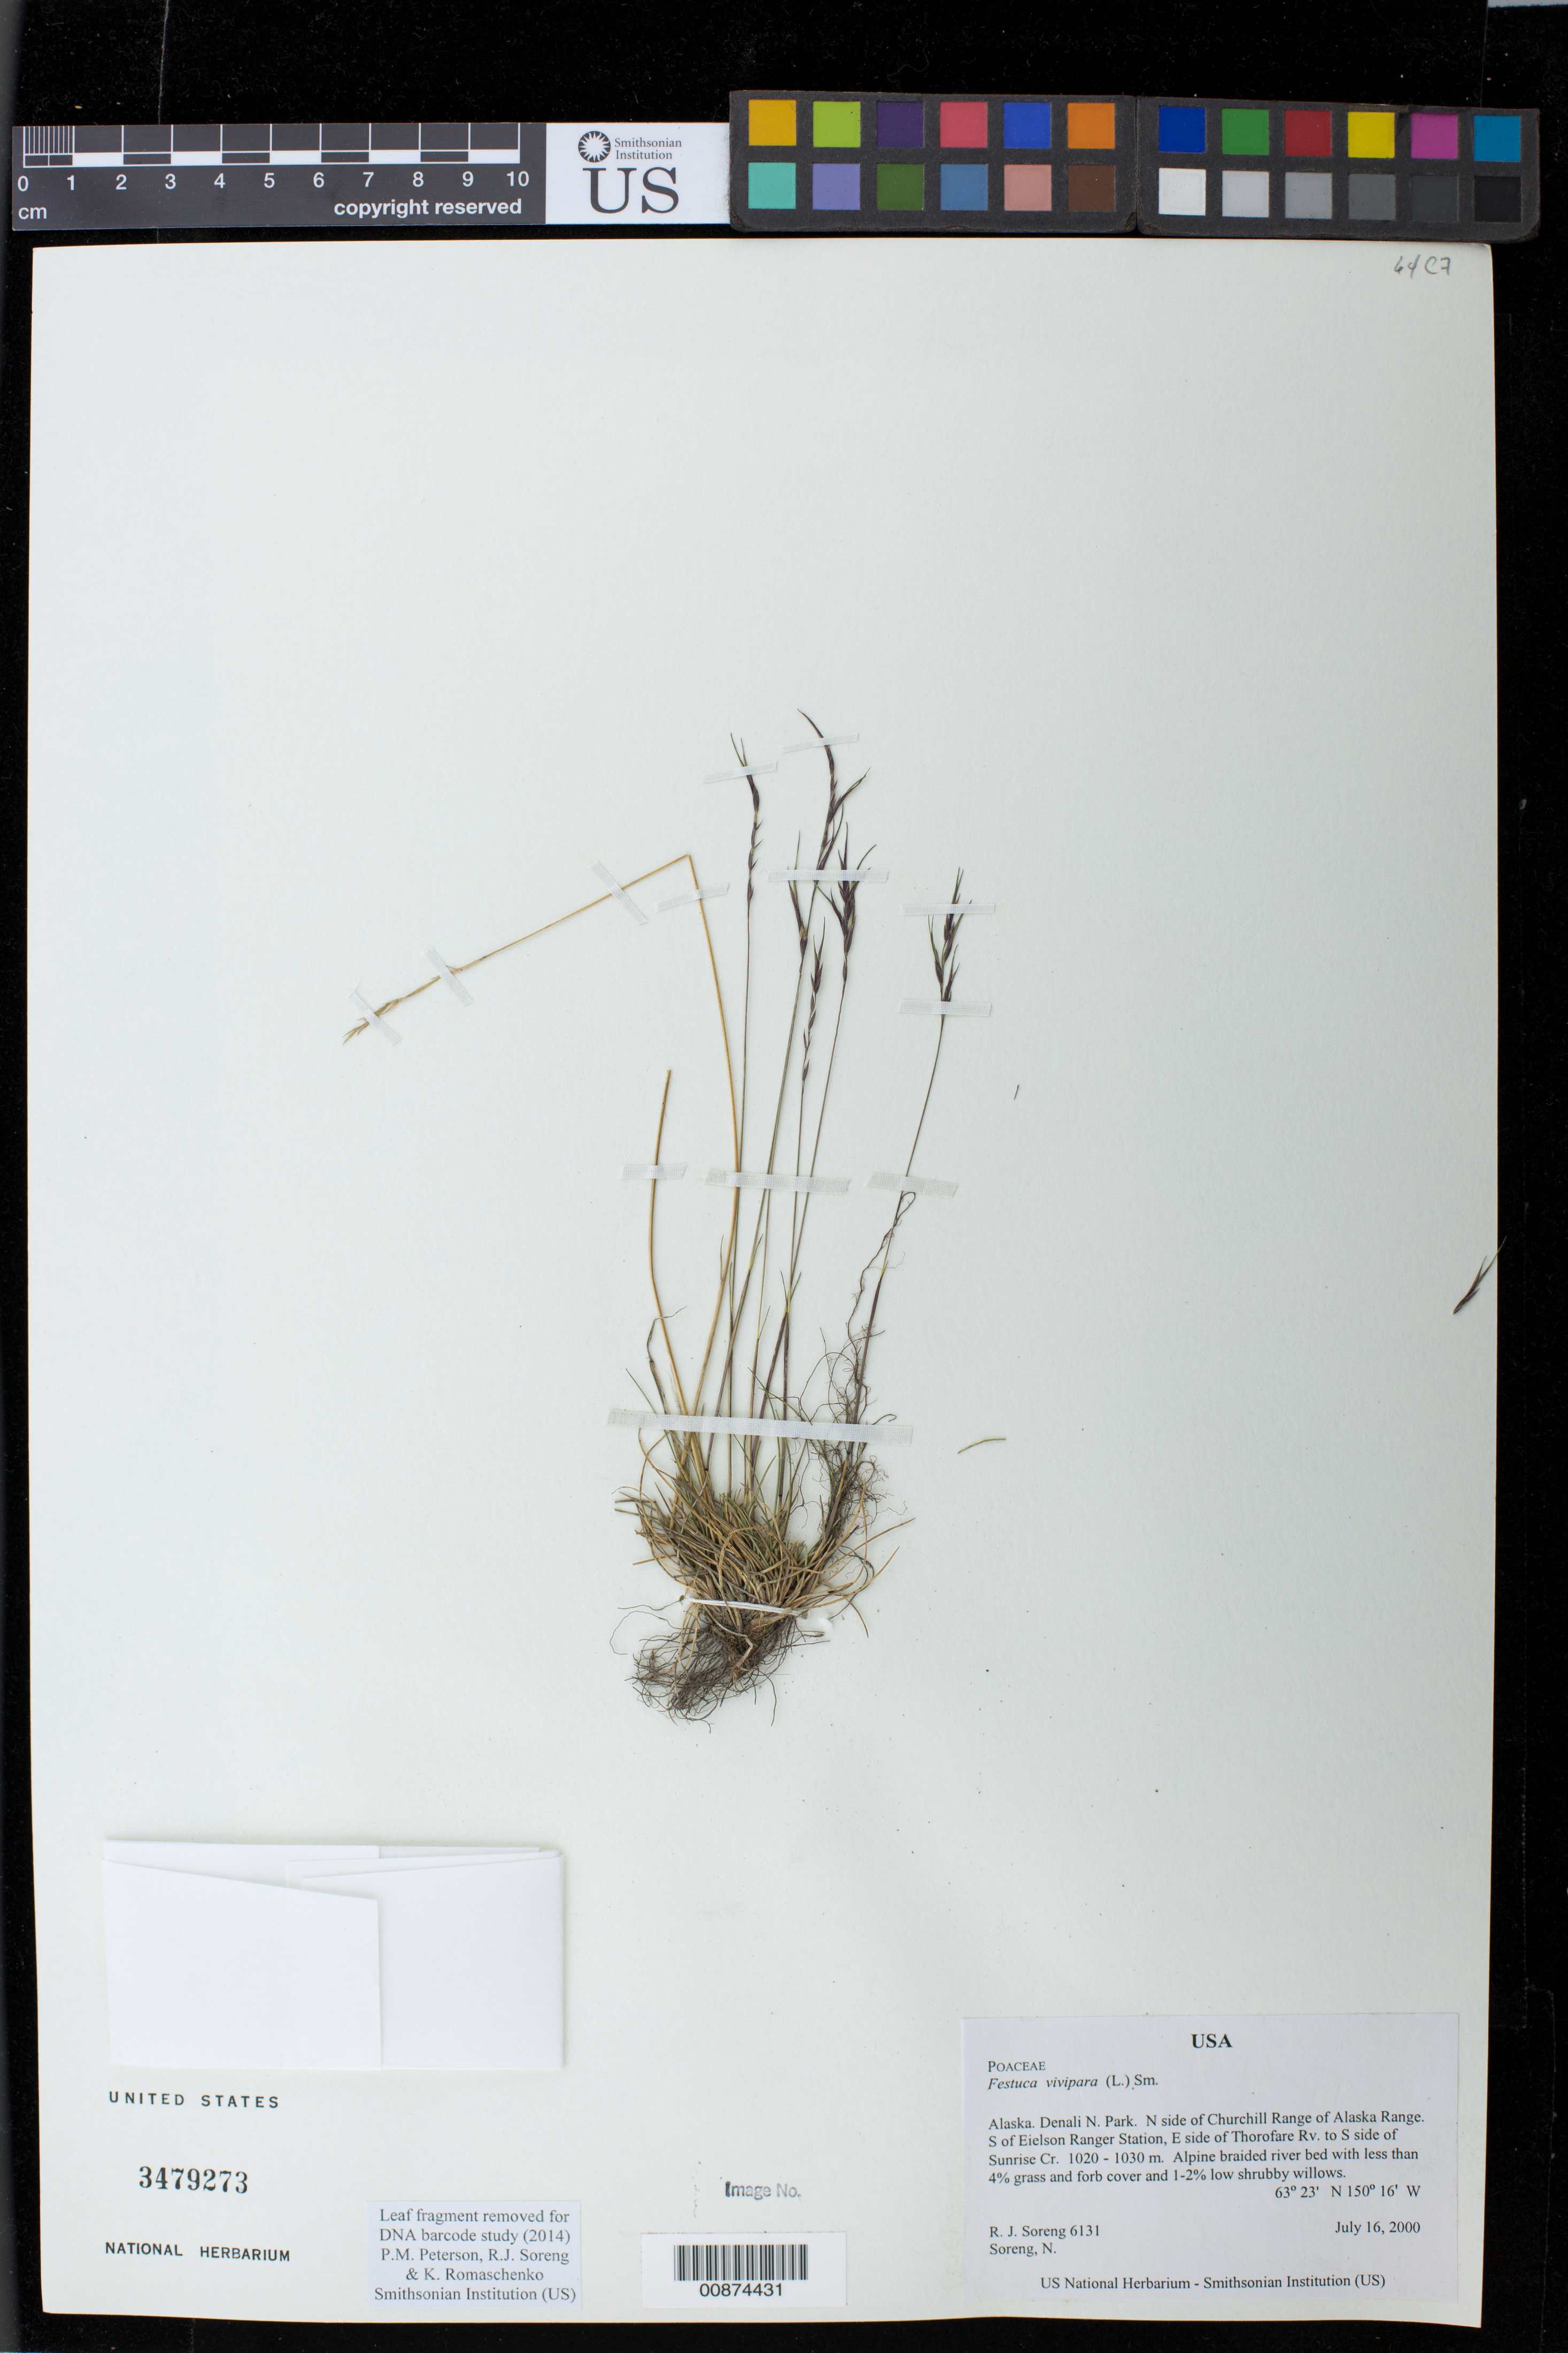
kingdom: Plantae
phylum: Tracheophyta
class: Liliopsida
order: Poales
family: Poaceae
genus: Festuca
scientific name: Festuca vivipara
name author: (L.) Sm.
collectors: R. J. Soreng & N. L. Soreng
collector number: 6131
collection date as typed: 16 Jul 2000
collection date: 2000-07-16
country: United States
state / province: Alaska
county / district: Denali N. Park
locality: N side of Churchill Range of Alaska Range. S of Eielson Ranger Station, E side of Thorofare Rv. to S side of Sunrise Cr.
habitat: Alpine braided river bed with less than 4% grass and forb cover and 1-2% low shruby willows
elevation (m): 1020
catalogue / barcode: US 3479273